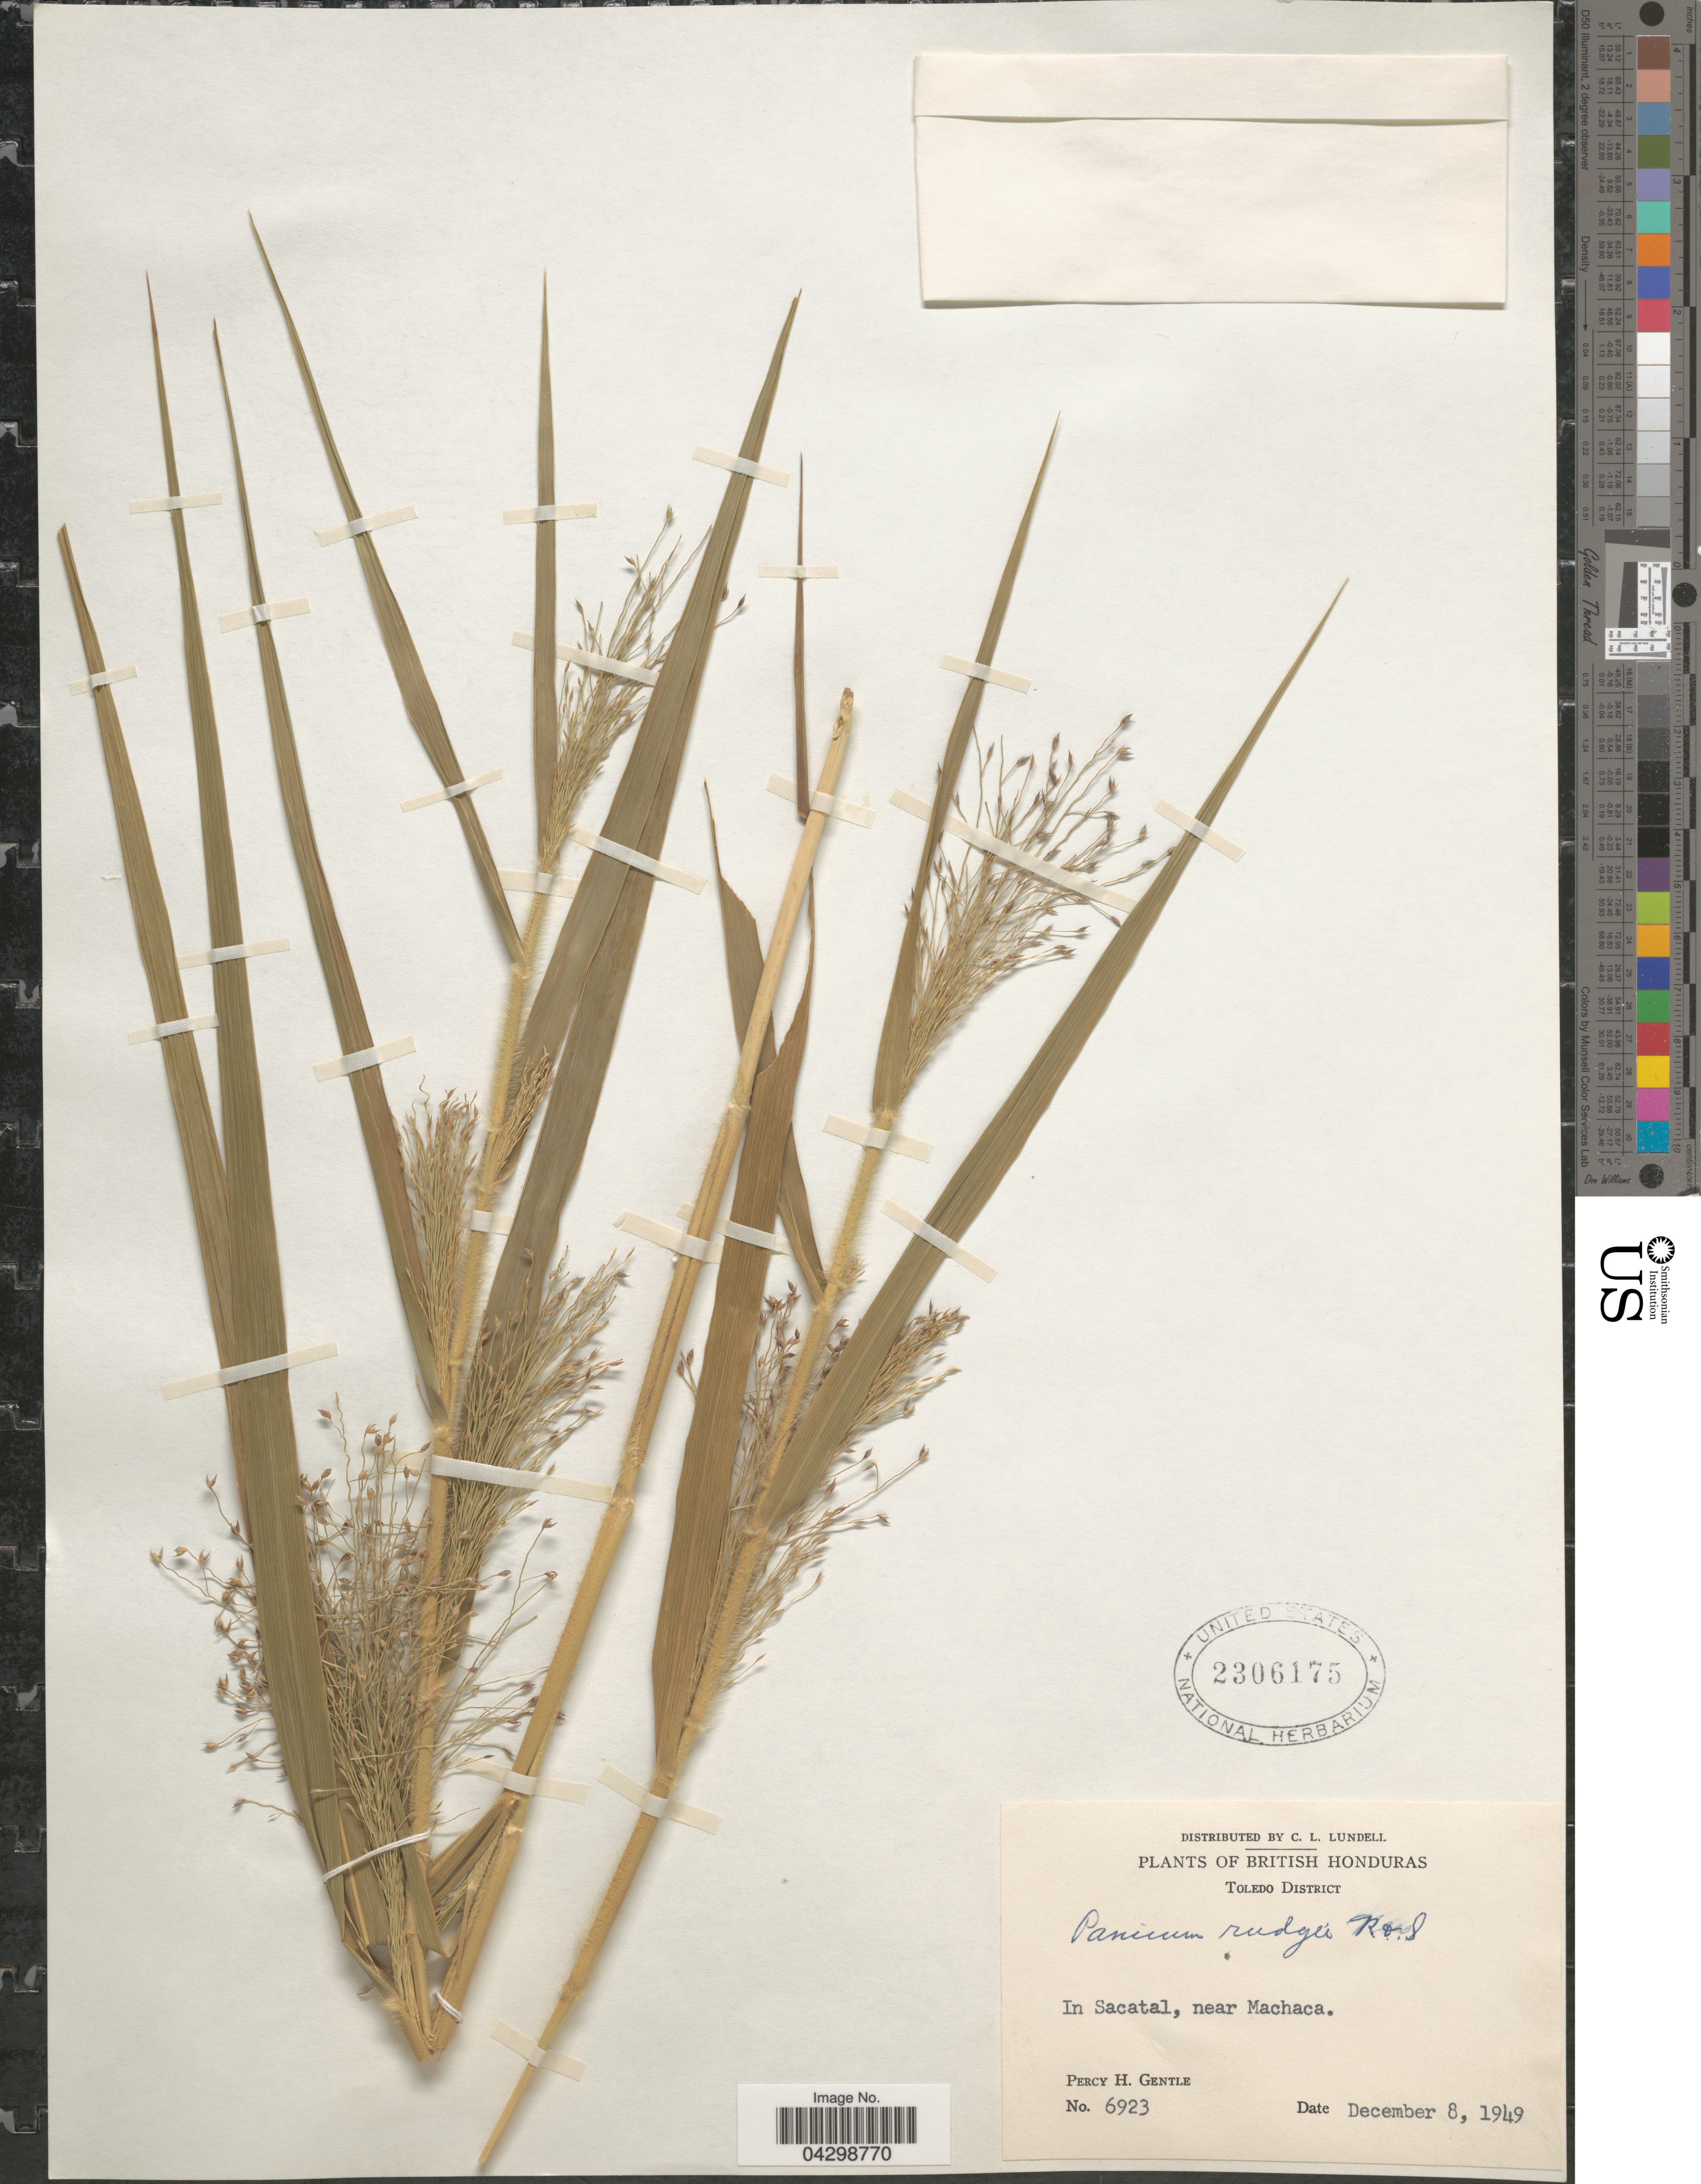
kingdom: Plantae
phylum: Tracheophyta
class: Liliopsida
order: Poales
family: Poaceae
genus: Panicum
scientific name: Panicum rudgei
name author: Roem. & Schult.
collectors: P. H. Gentle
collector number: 6923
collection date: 1949-12-08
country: Belize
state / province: Toledo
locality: British Honduras. Toledo District. In Sacatal, near Machaca.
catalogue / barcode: US 2306175